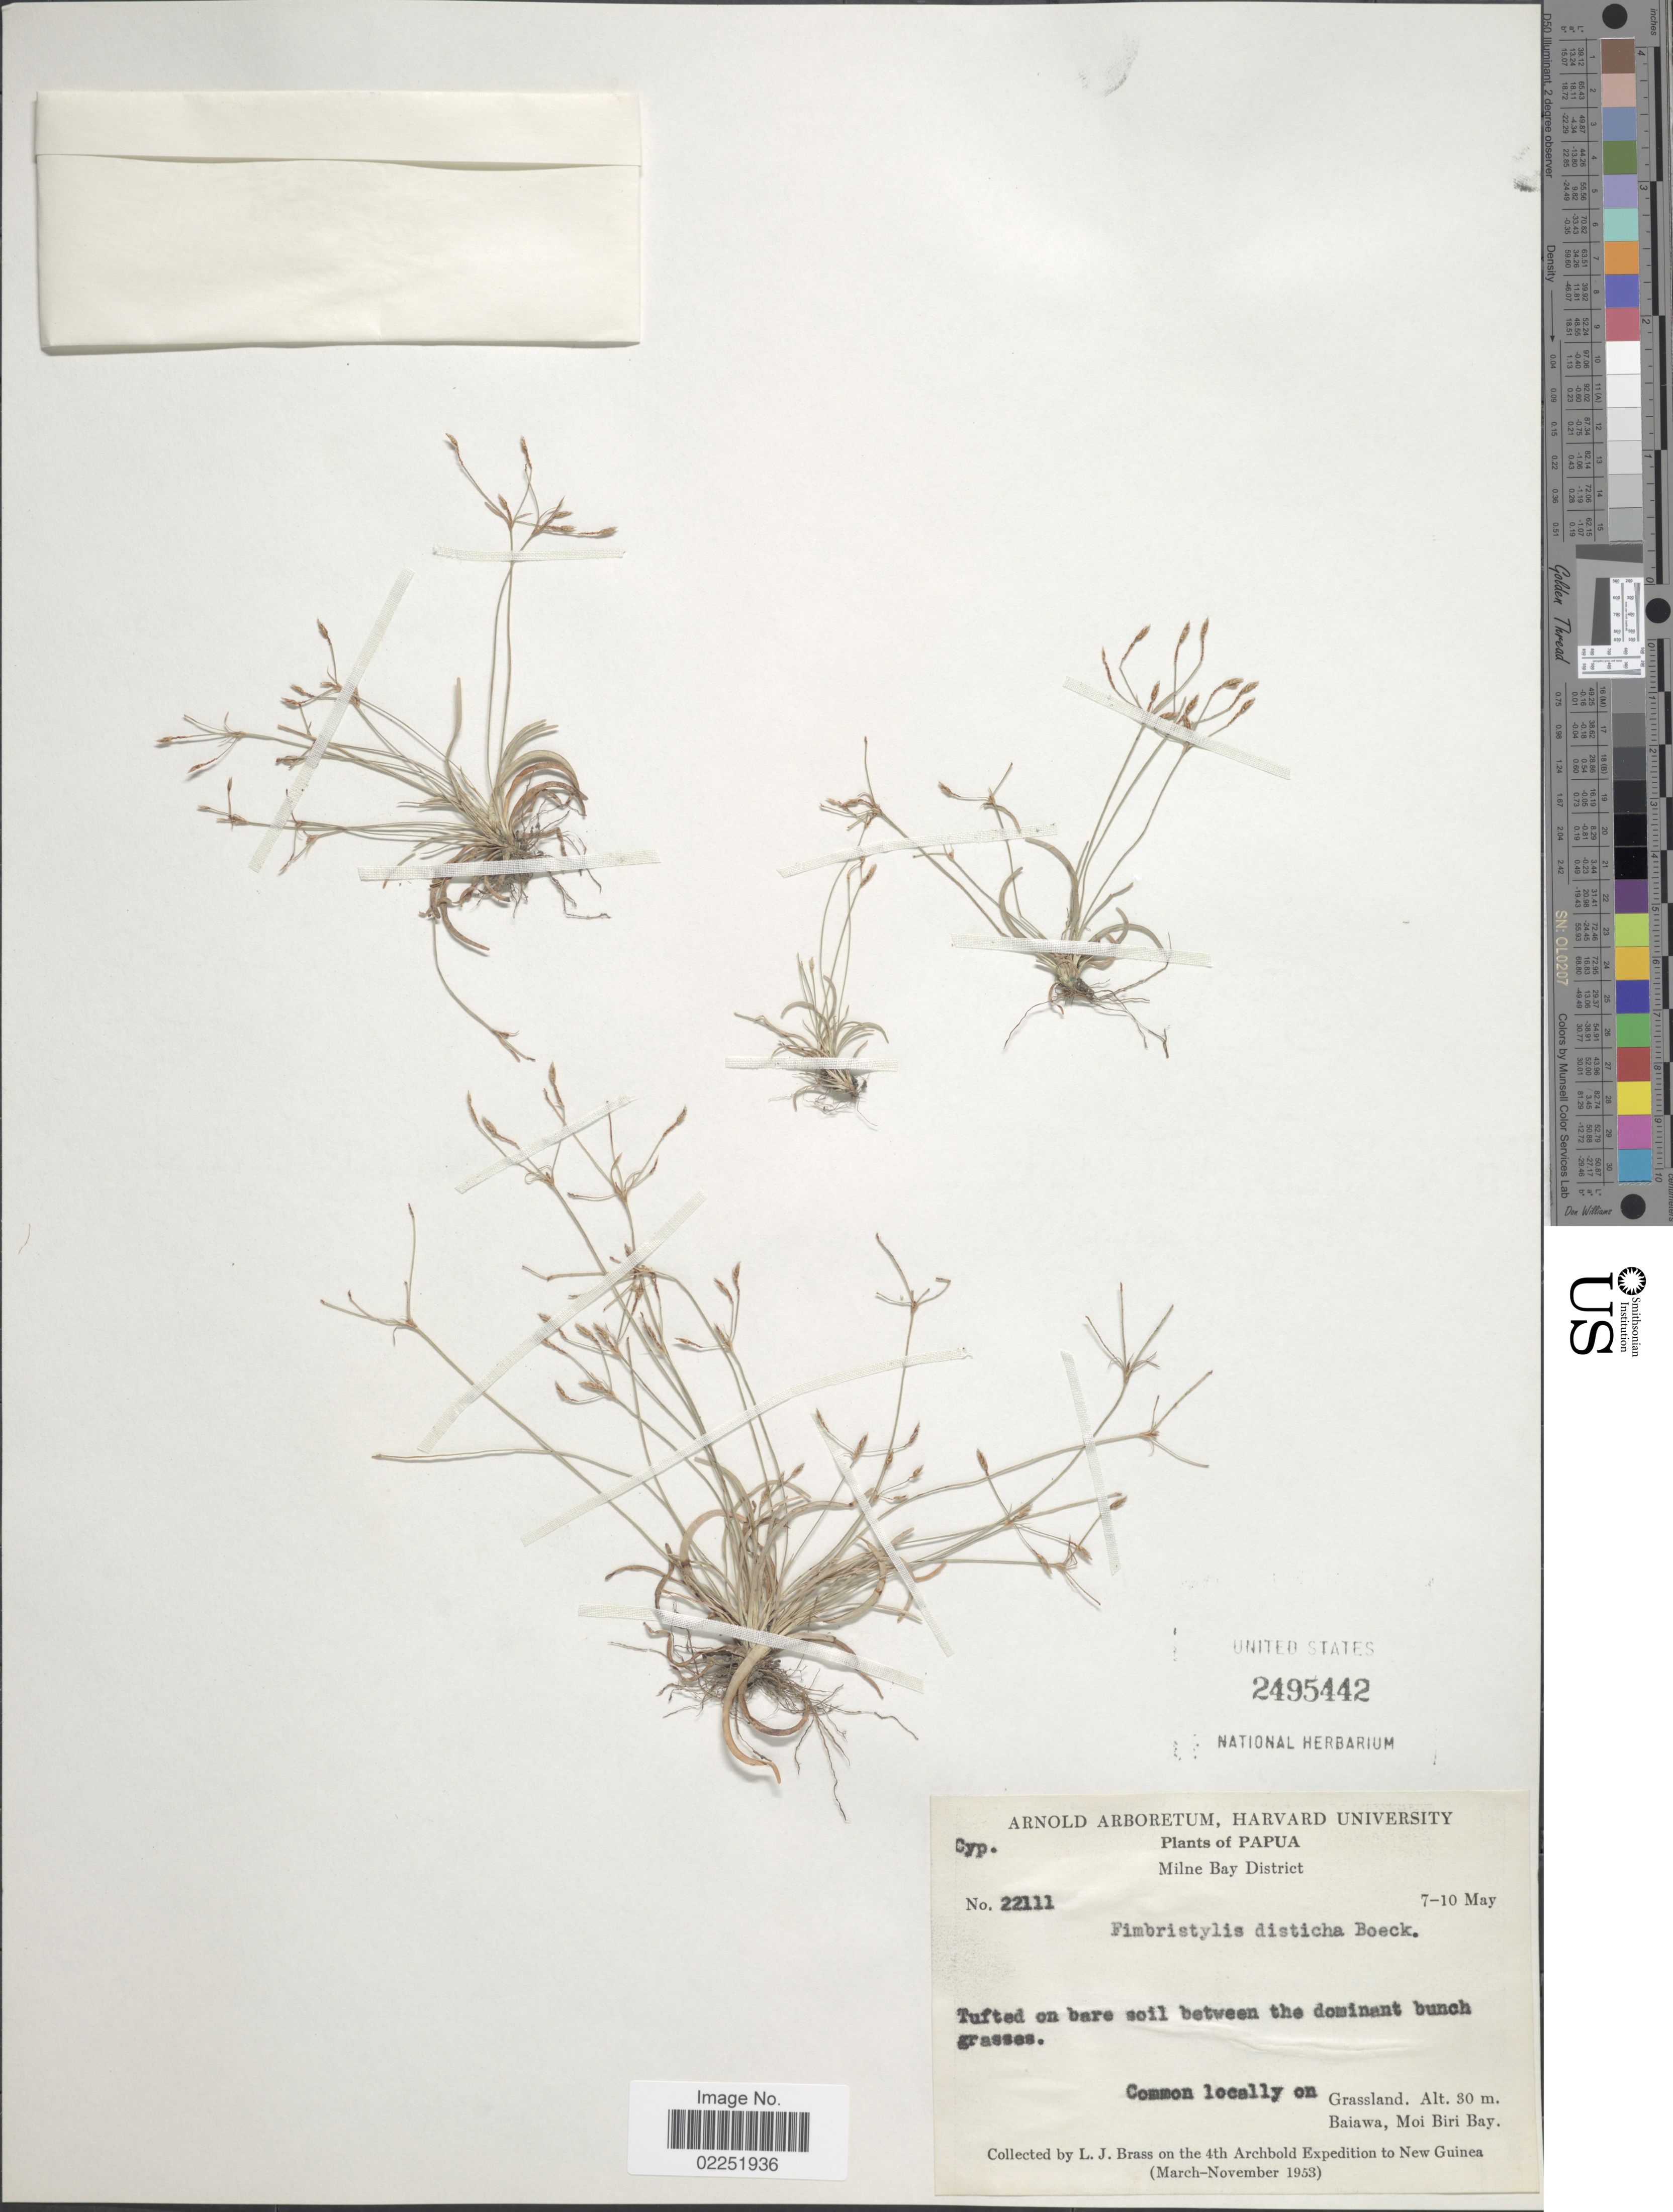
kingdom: Plantae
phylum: Tracheophyta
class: Liliopsida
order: Poales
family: Cyperaceae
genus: Fimbristylis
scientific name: Fimbristylis disticha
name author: Boeckeler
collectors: L. J. Brass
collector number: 22111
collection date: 1953-05-07/1953-05-10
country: Papua New Guinea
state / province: Milne Bay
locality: Milne Bay District, Tufted on bare soil between the dominant bunch grasses, Common locally on Grassland, Baiawa, Moi Biri Bay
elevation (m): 30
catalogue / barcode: US 2495442